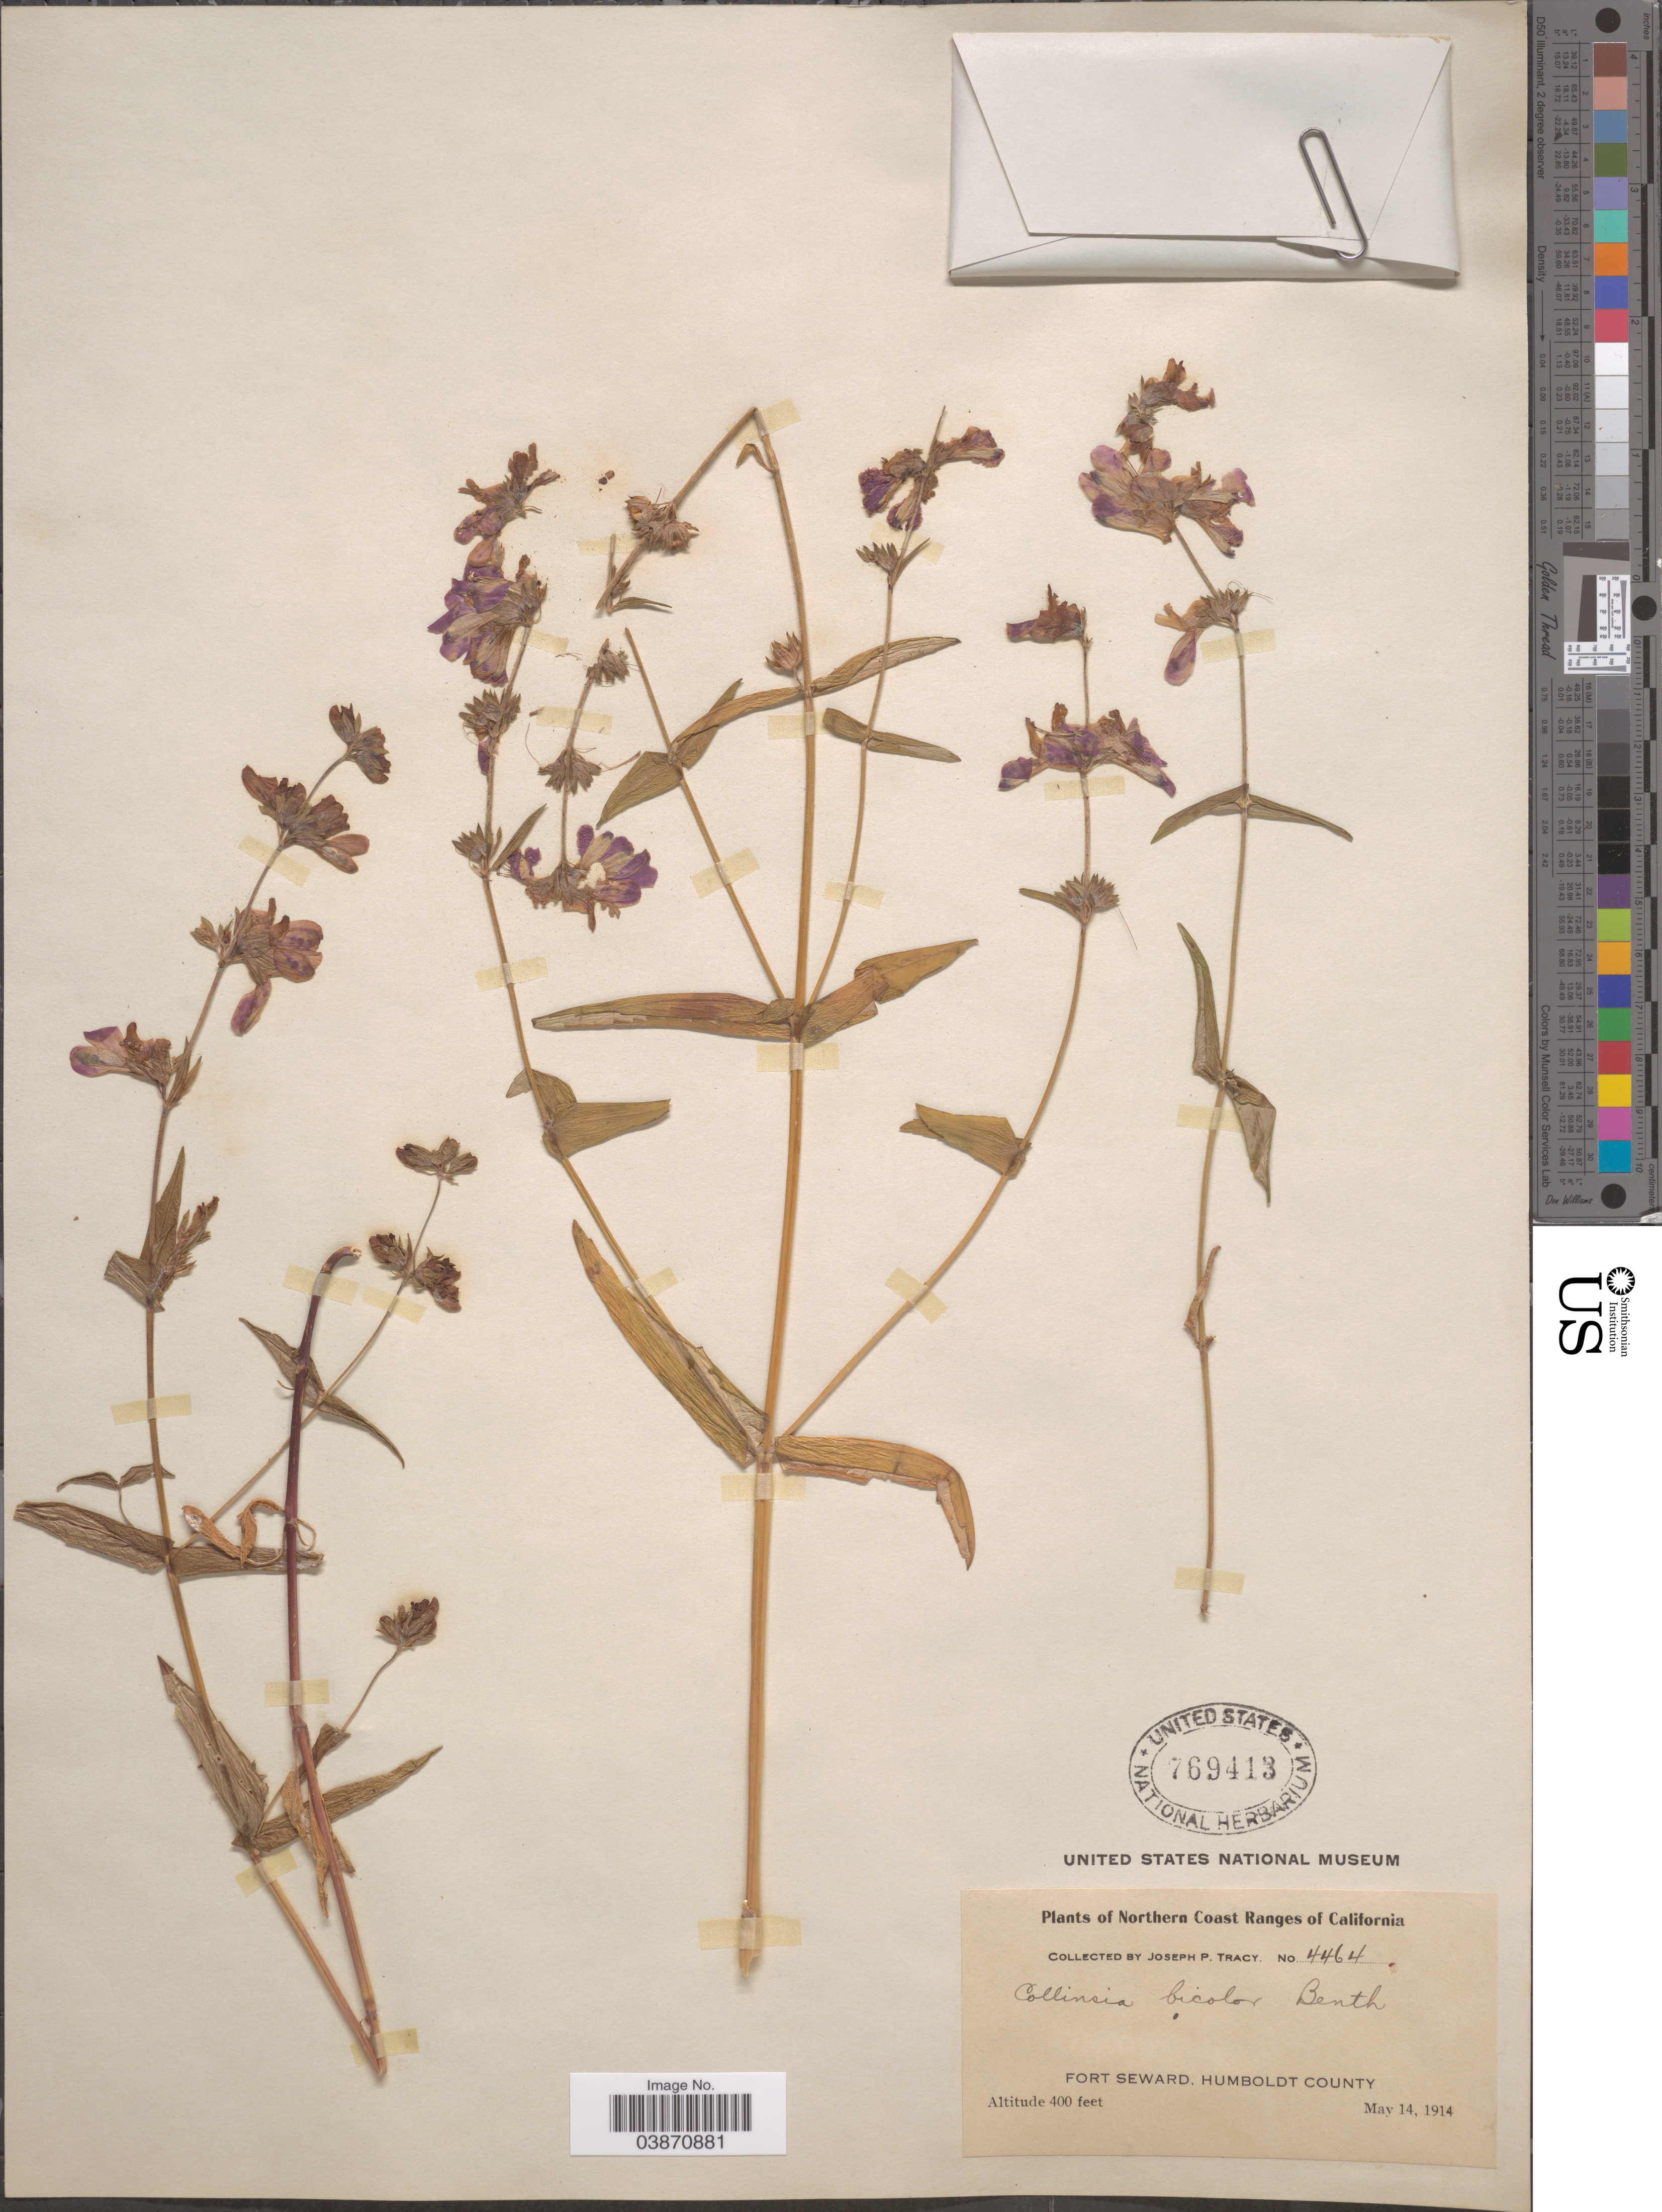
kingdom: Plantae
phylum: Tracheophyta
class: Magnoliopsida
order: Lamiales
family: Plantaginaceae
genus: Collinsia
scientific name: Collinsia bicolor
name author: Raf.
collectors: J. Tracy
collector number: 4464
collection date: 1914-05-14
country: United States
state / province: California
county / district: Humboldt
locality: Northern Coast Ranges of California. Fort Seward, Humboldt County.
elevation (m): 122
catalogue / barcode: US 769413